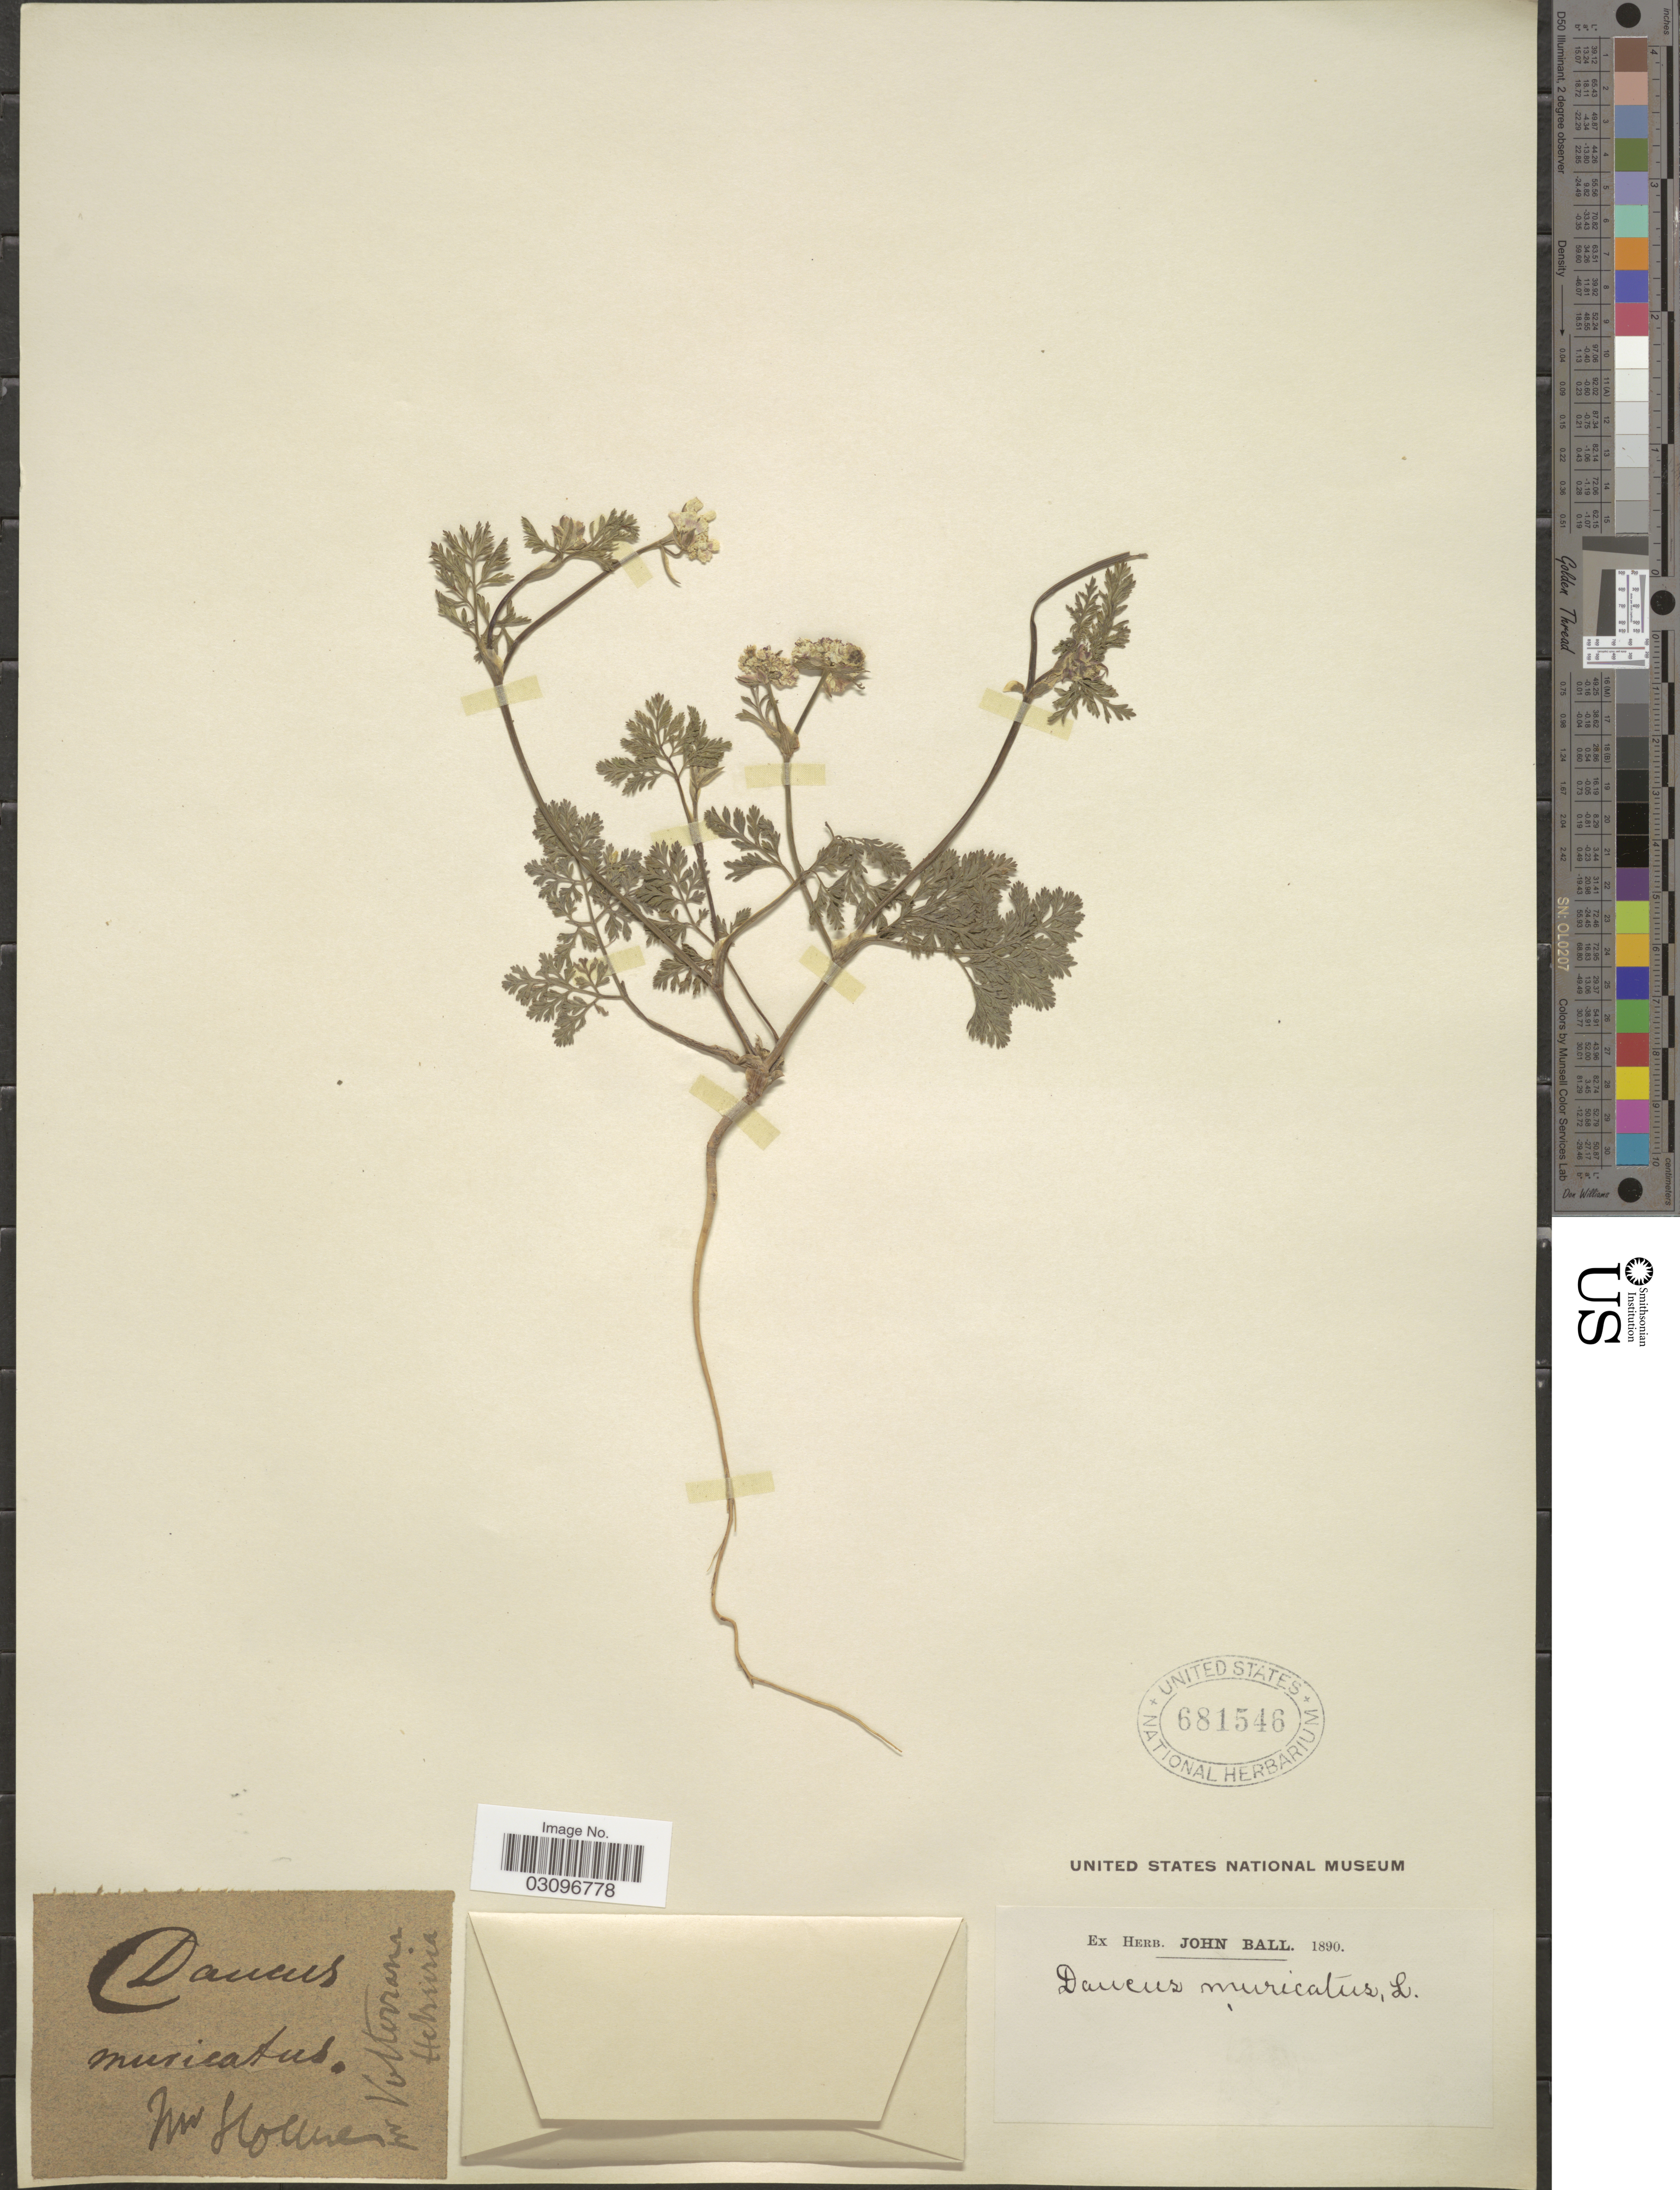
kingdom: Plantae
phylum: Tracheophyta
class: Magnoliopsida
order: Apiales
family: Apiaceae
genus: Daucus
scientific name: Daucus muricatus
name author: (L.) L.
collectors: ex herb. John Ball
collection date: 1890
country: Australia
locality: Nw Hollnd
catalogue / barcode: US 681546